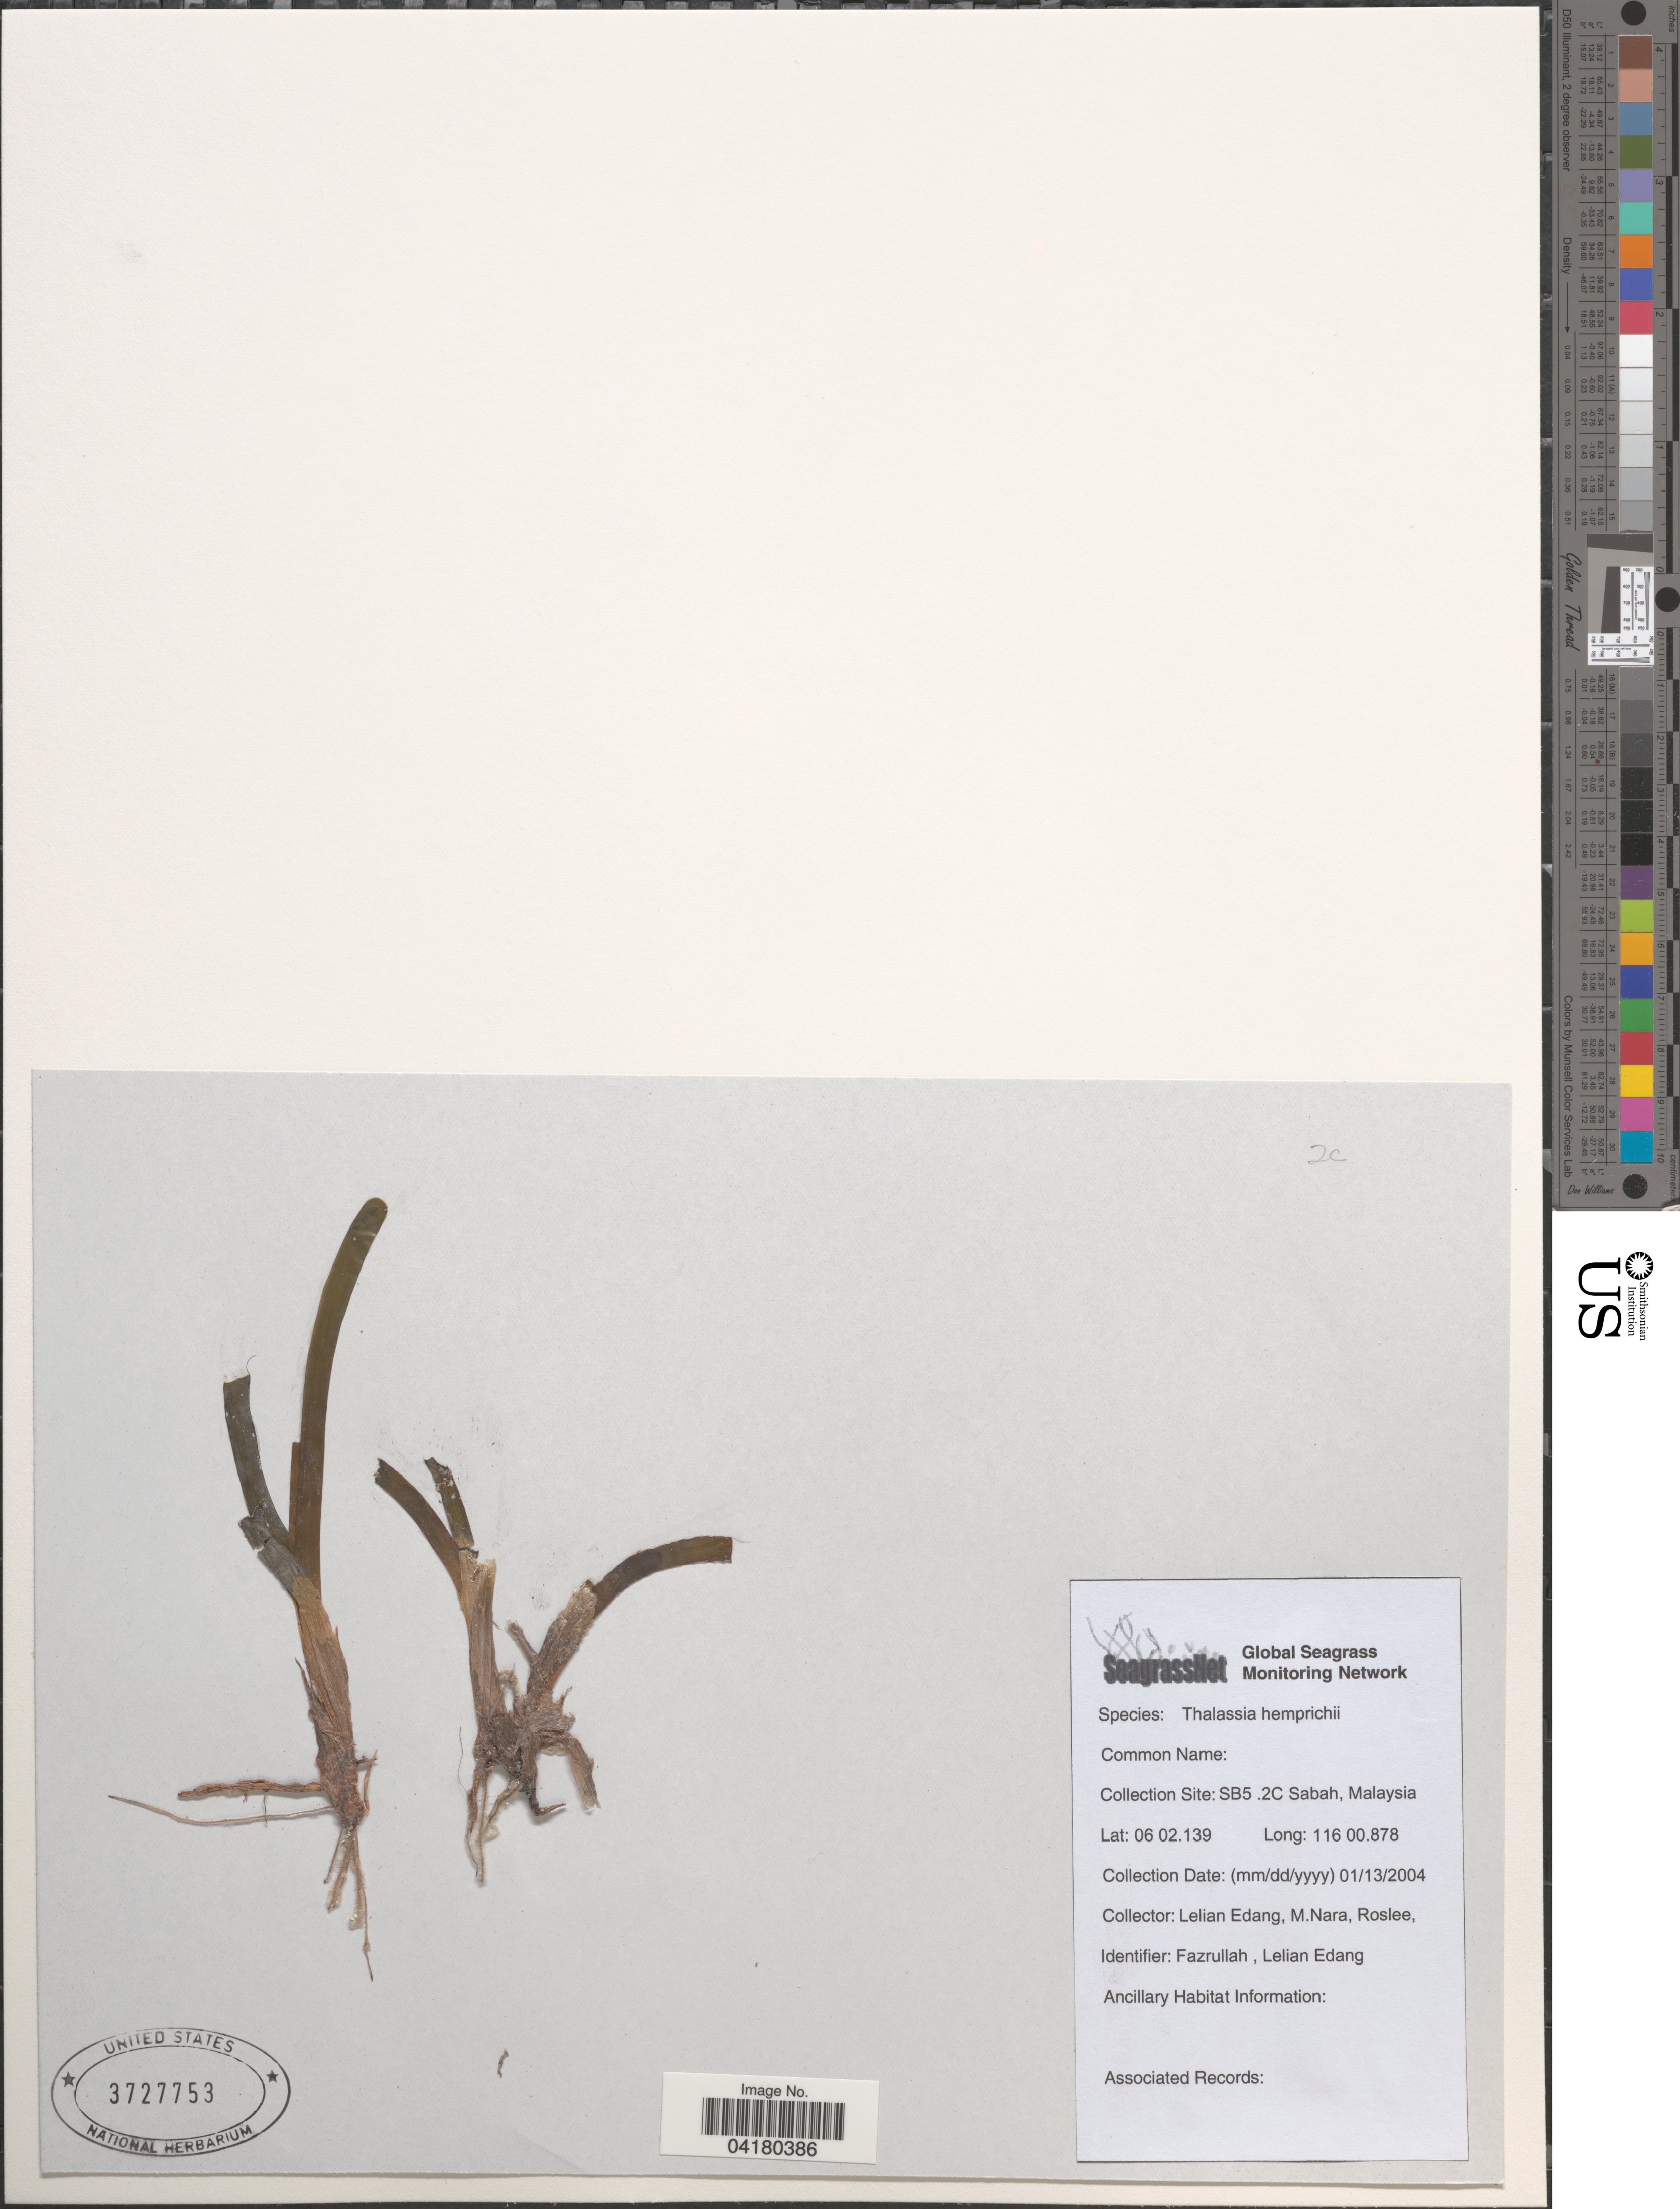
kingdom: Plantae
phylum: Tracheophyta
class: Liliopsida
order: Alismatales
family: Hydrocharitaceae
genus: Thalassia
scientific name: Thalassia hemprichii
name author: Asch.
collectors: L. Edang, M. Nara & Roslee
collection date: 2004-01-13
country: Malaysia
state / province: Sabah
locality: SB5 .2C.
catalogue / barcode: US 3727753